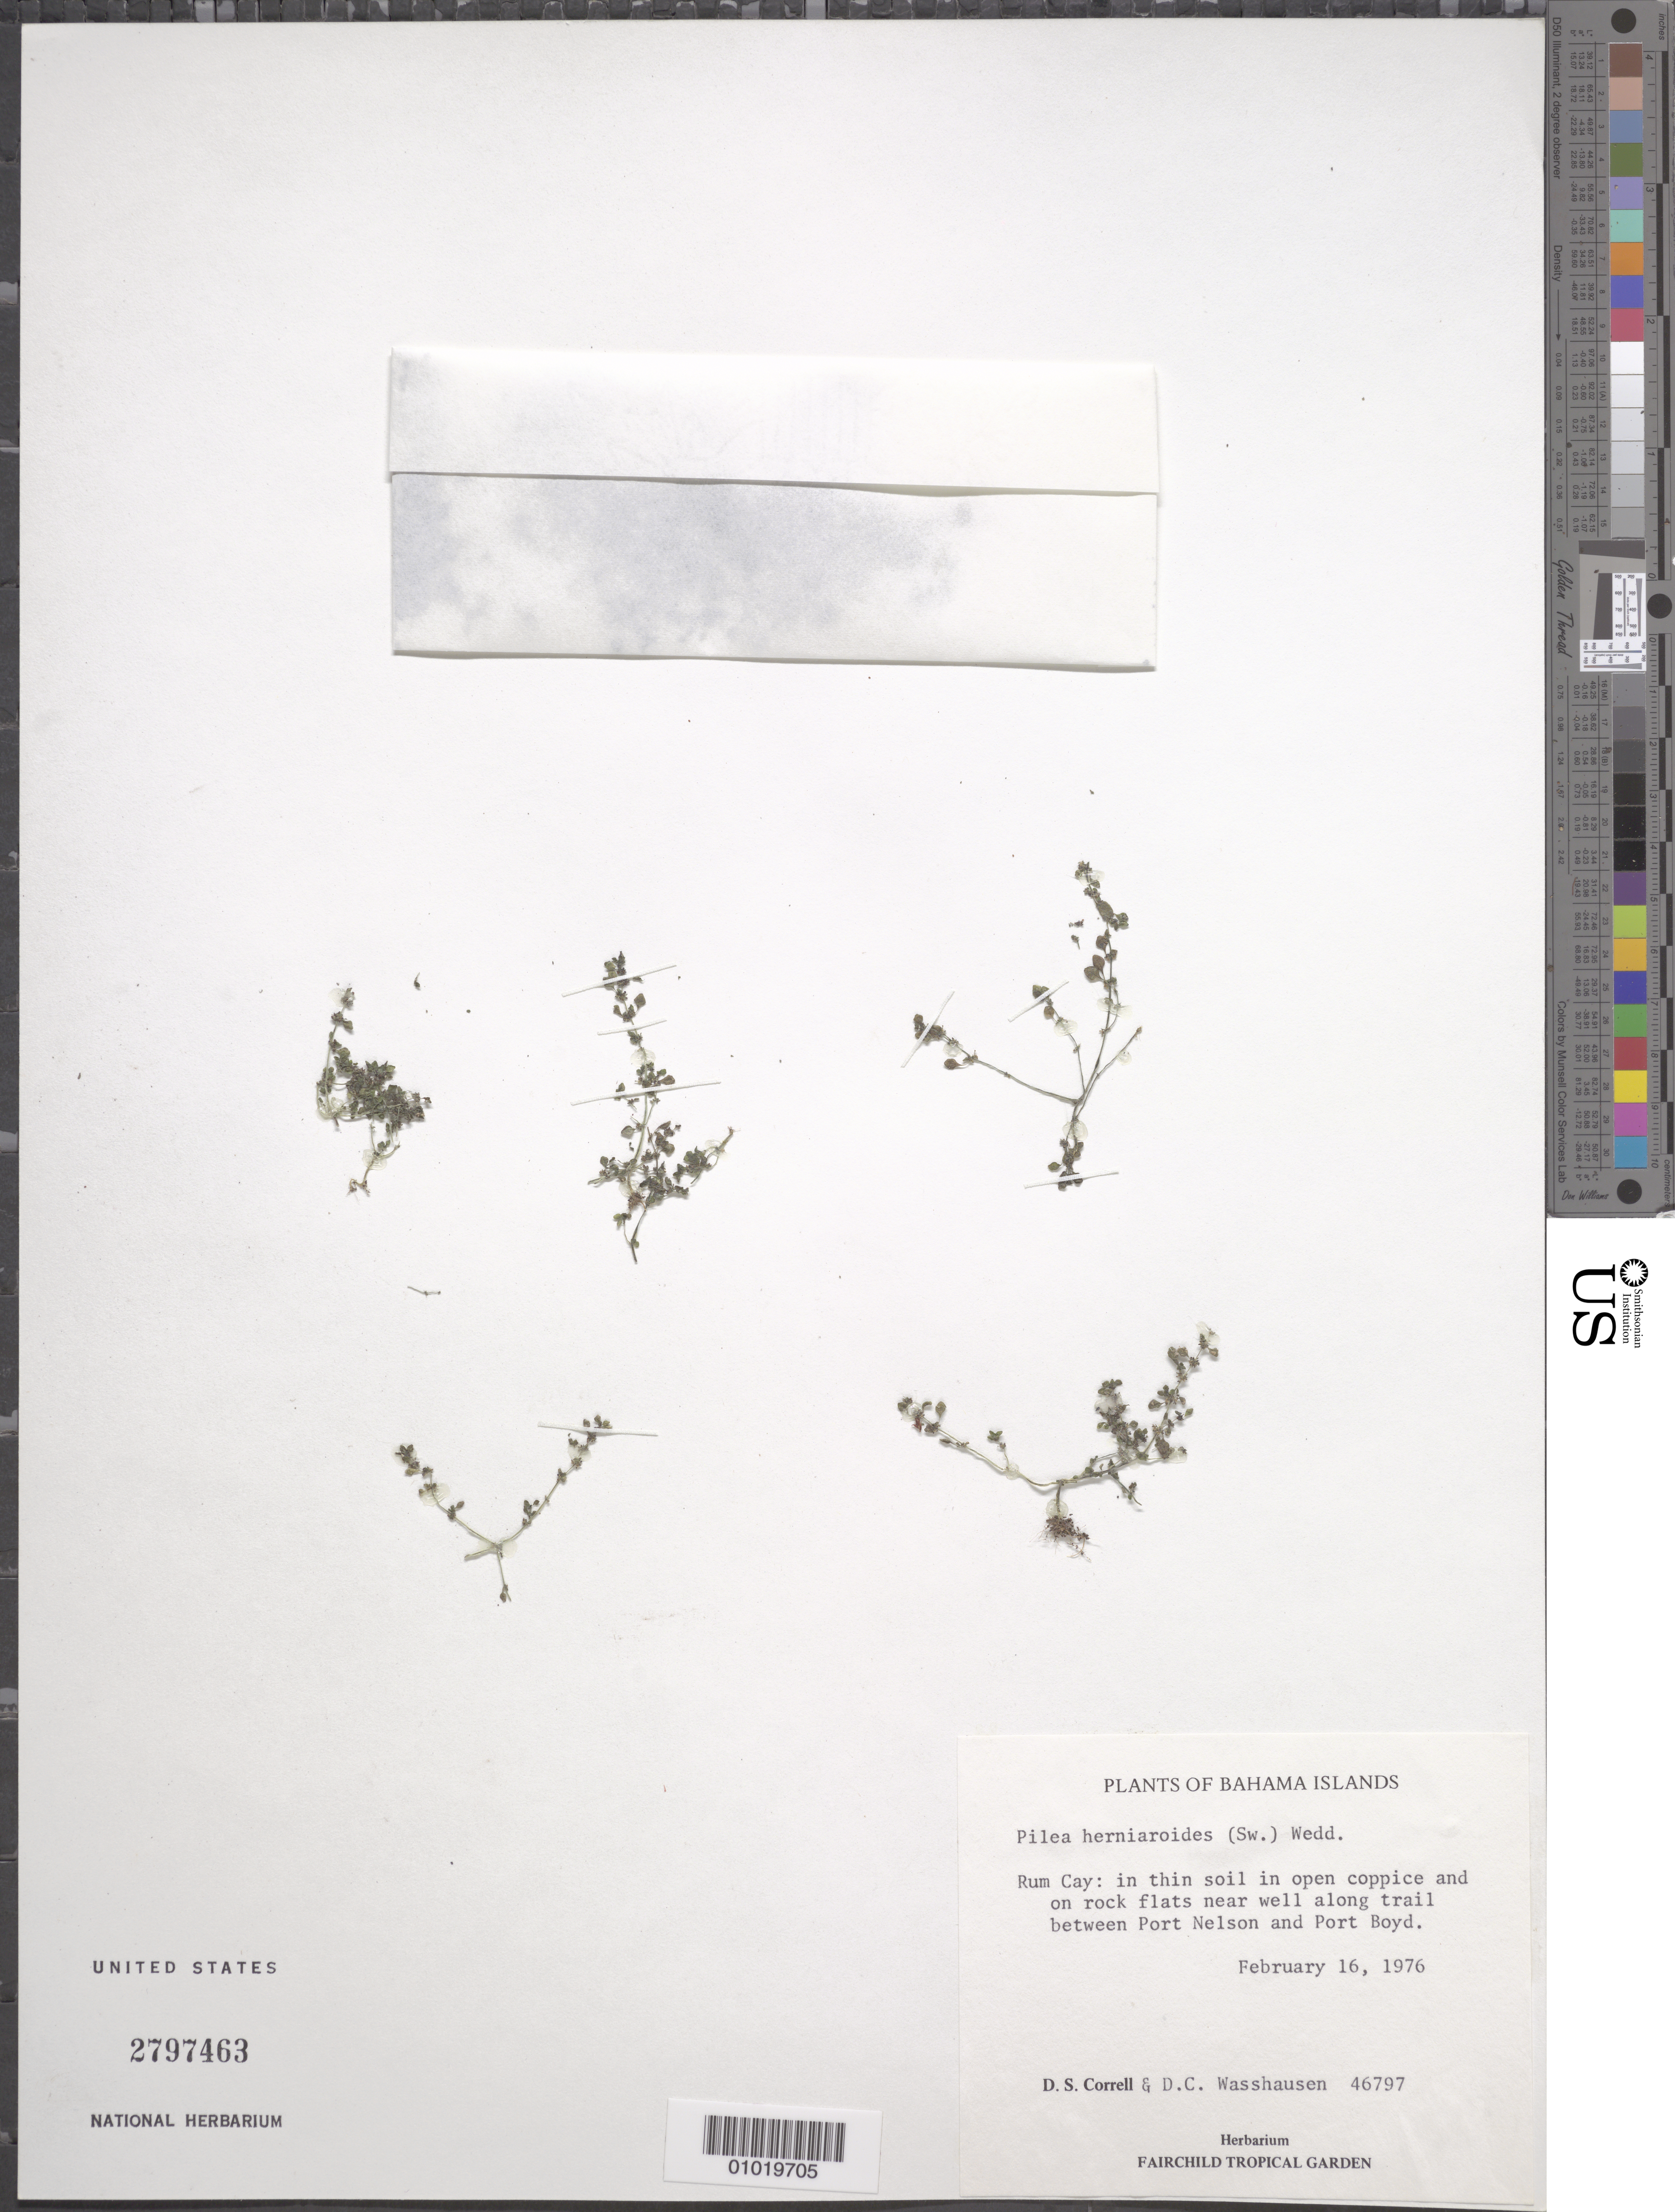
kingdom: Plantae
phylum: Tracheophyta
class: Magnoliopsida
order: Rosales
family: Urticaceae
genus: Pilea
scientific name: Pilea herniarioides var. herniarioides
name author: (Sw.) Lindl.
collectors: D. S. Correll & D. C. Wasshausen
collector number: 46797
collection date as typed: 16 Feb 1976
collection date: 1976-02-16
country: Bahamas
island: Rum Cay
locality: Rum Cay: in thin soil in open coppice and on rock flats near well along trail between Port Nelson and Port Boyd.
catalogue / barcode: US 2797463